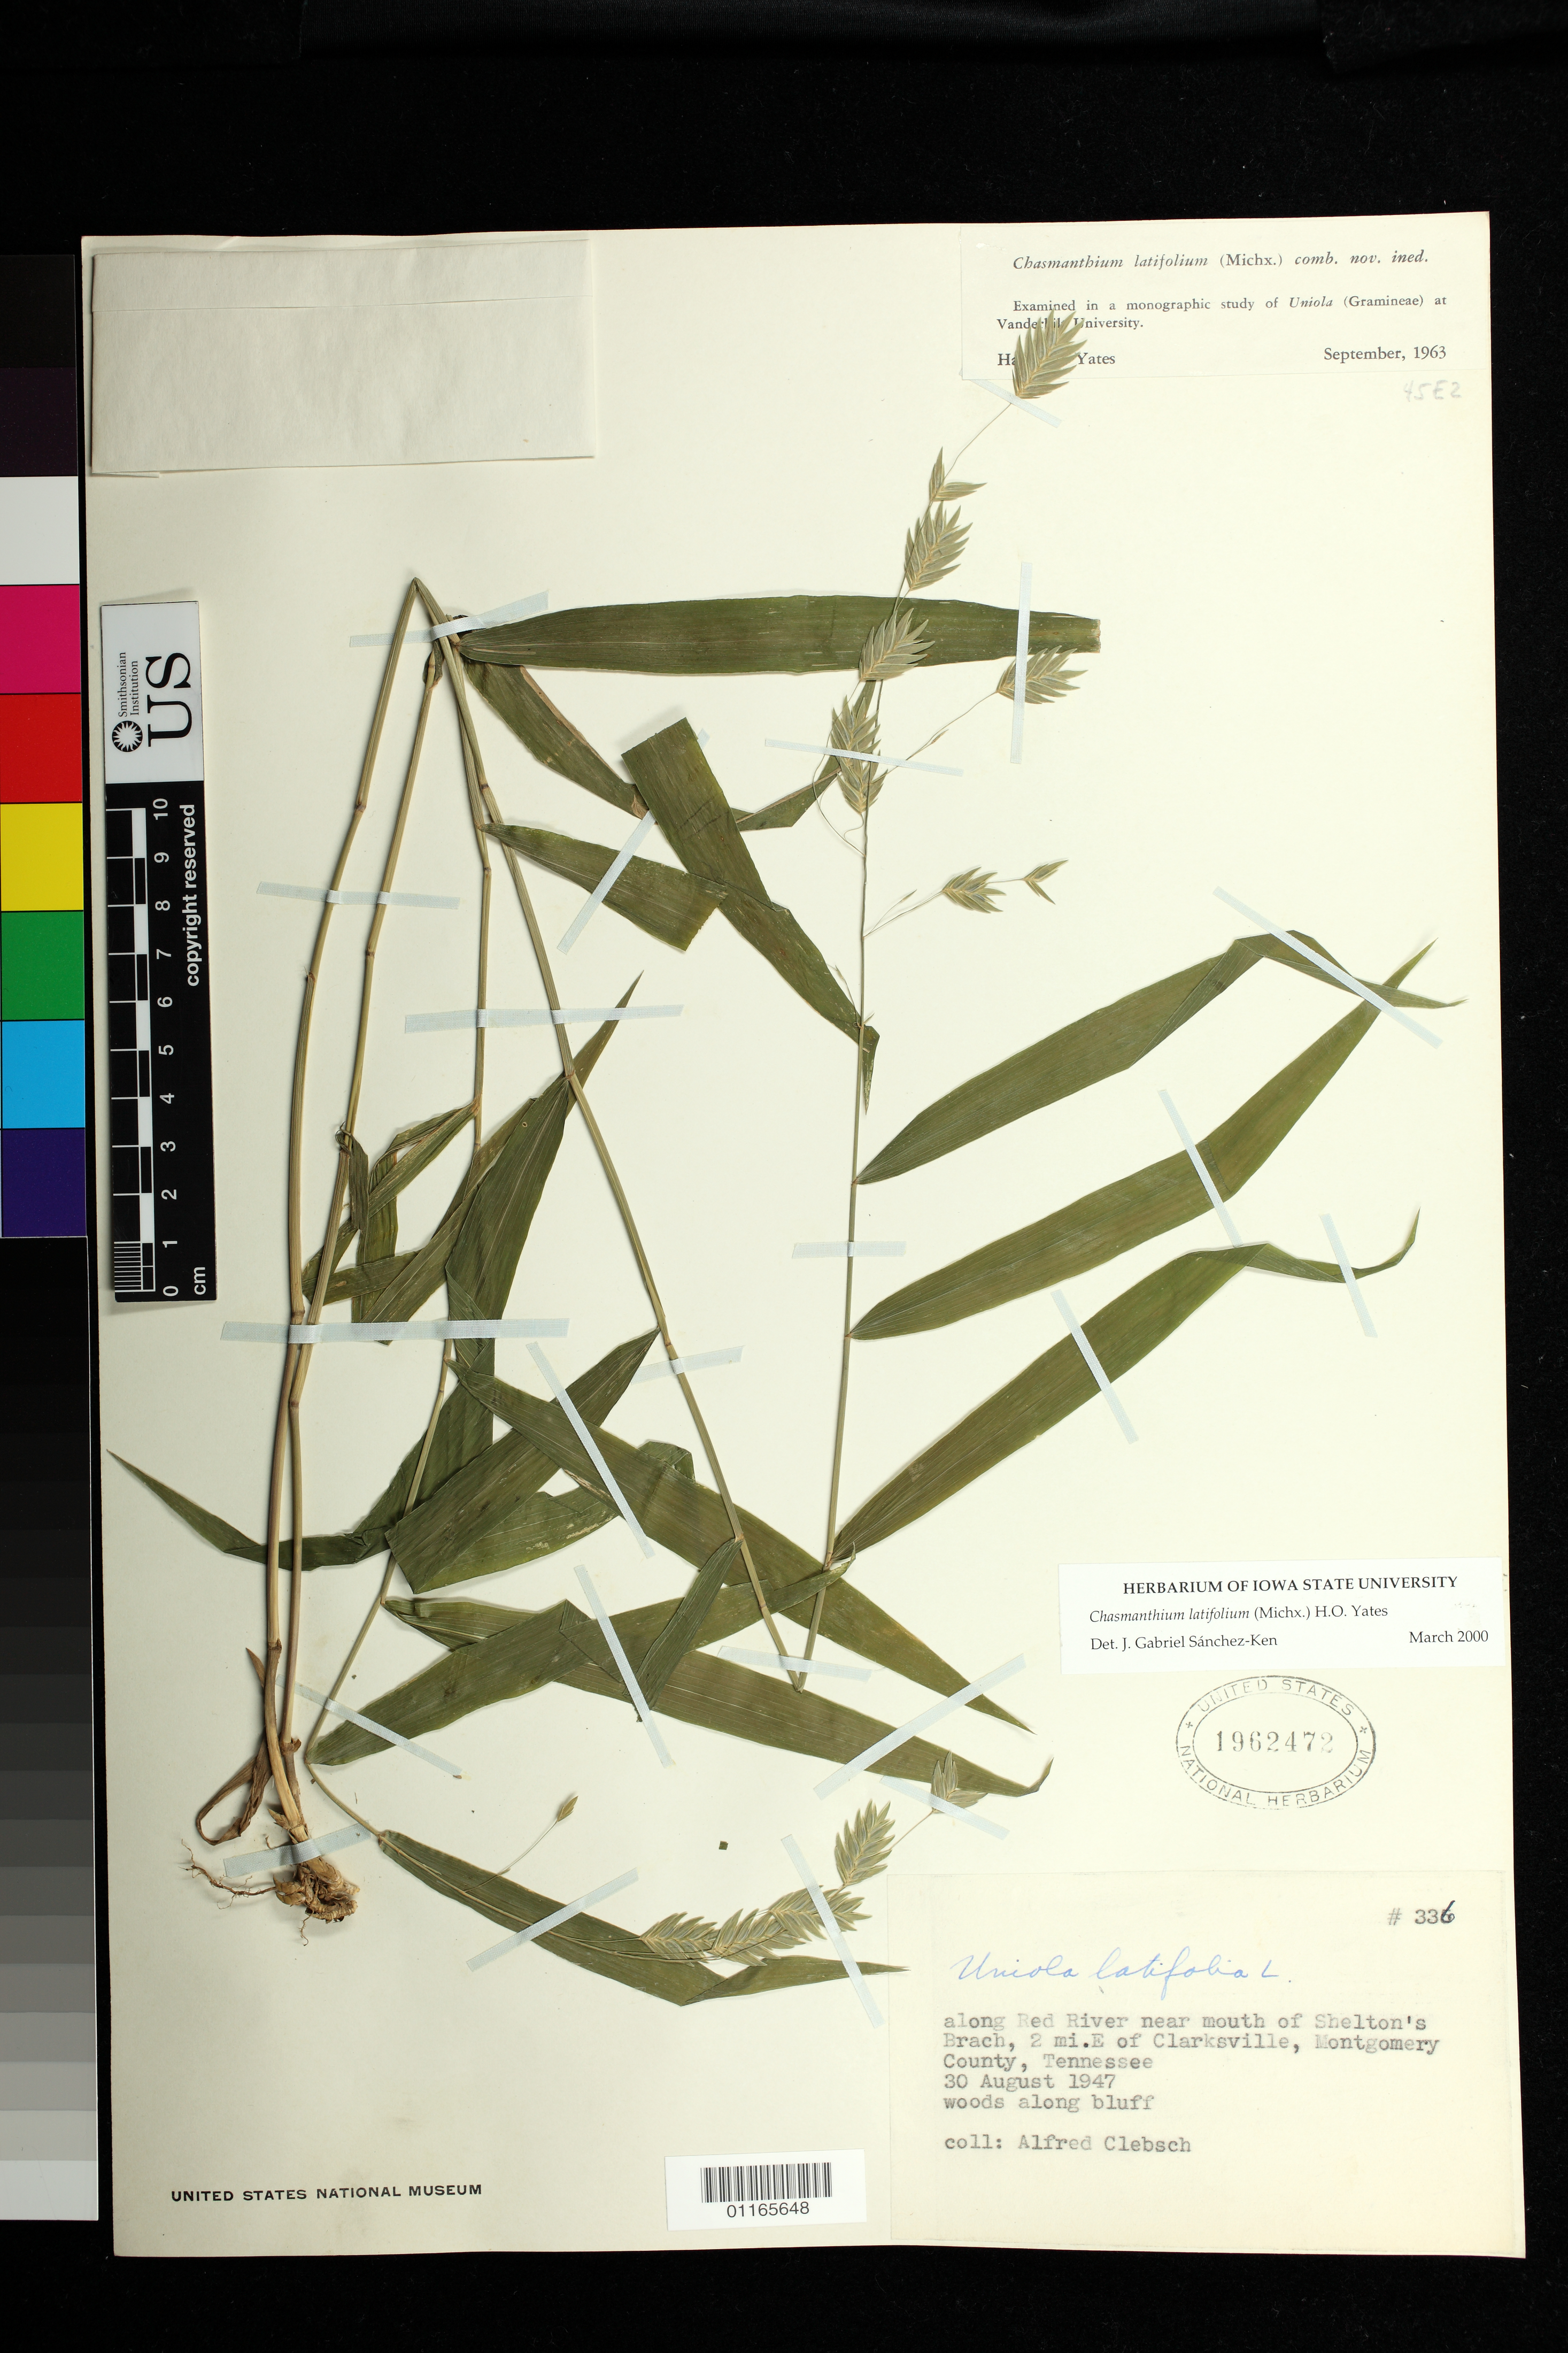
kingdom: Plantae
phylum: Tracheophyta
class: Liliopsida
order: Poales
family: Poaceae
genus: Chasmanthium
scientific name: Chasmanthium latifolium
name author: (Michx.) H.O. Yates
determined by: Sánchez-Ken, J. G.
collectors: A. Clebsch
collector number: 336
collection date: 1947-08-30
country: United States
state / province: Tennessee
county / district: Montgomery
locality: along Red River near mouth of Shelton's Branch, 2 mi. E of Clarksville.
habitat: woods along bluff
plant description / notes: Chasmanthium latifolium (Michx.) comb. nov. ined. Examined in a monographic study of Uniola (Gramineae) at Vanderbilt University Harris O. Yates, September 1963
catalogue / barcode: US 1962472